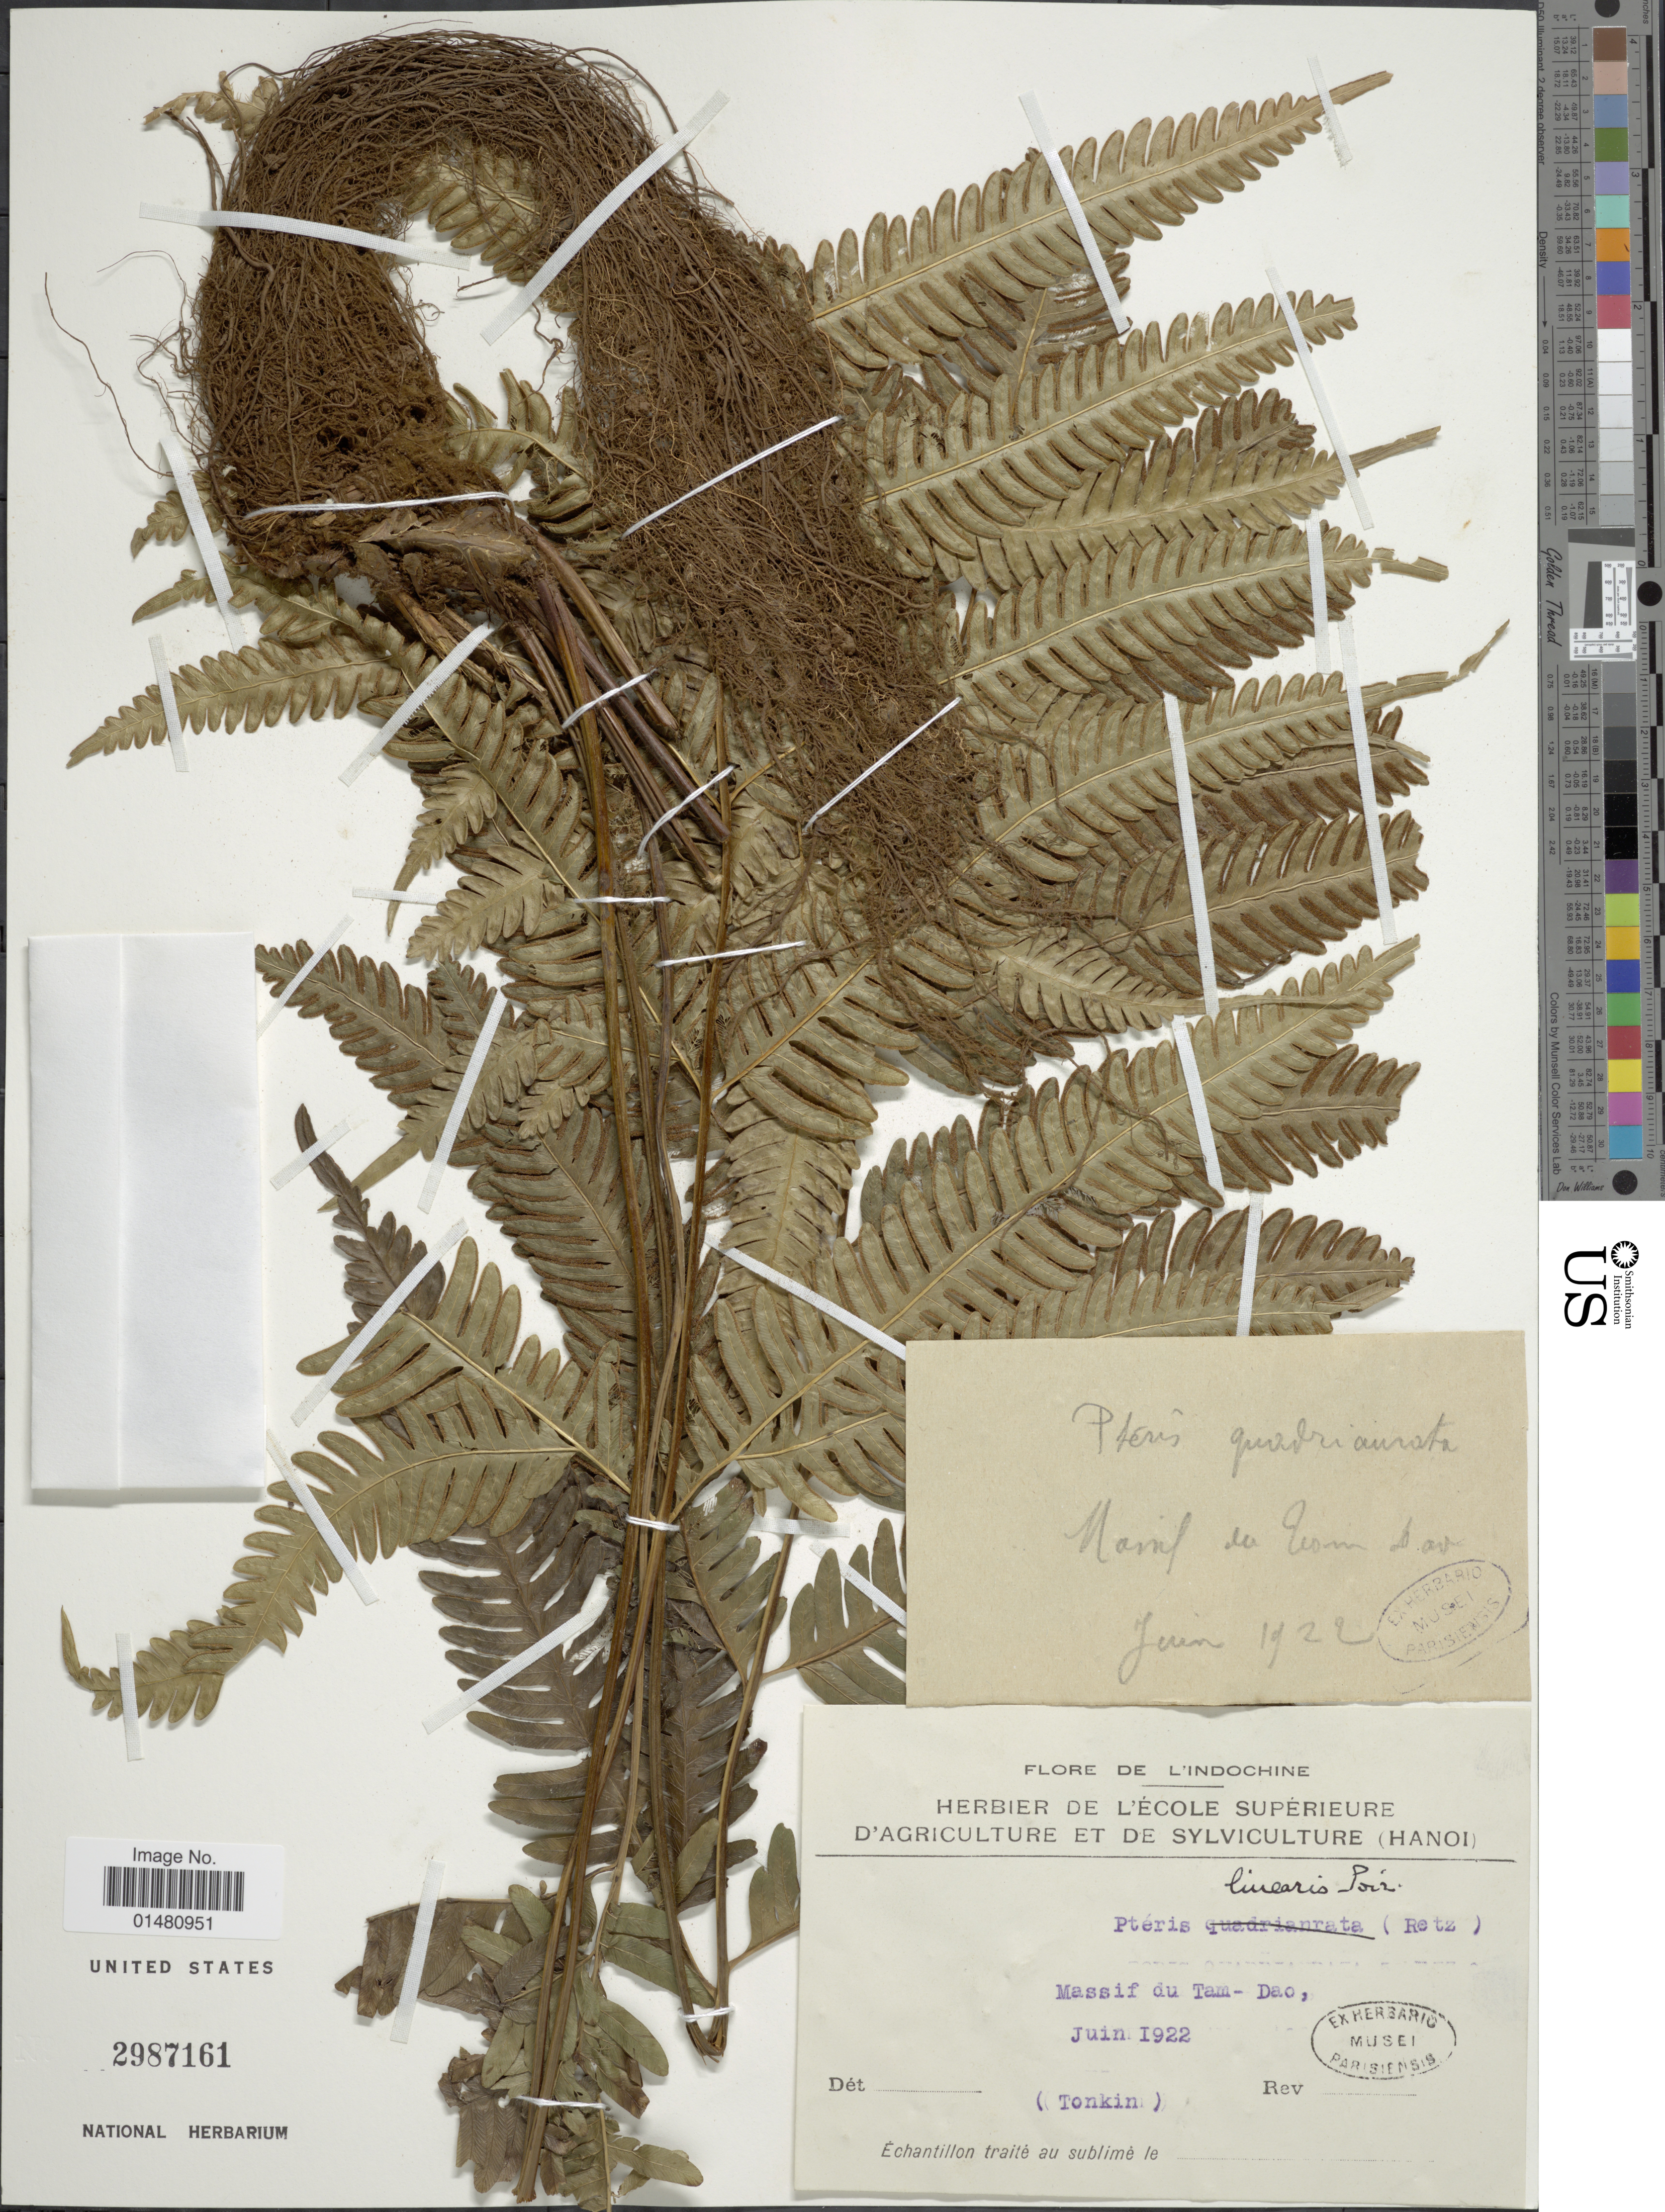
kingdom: Plantae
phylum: Tracheophyta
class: Polypodiopsida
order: Polypodiales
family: Pteridaceae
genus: Pteris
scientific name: Pteris quadriaurita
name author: Retz.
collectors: ex herb. Mus. Paris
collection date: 1922-06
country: Vietnam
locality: L'Indochine, Massif du Tam- Dao (Tonkin)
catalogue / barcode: US 2987161